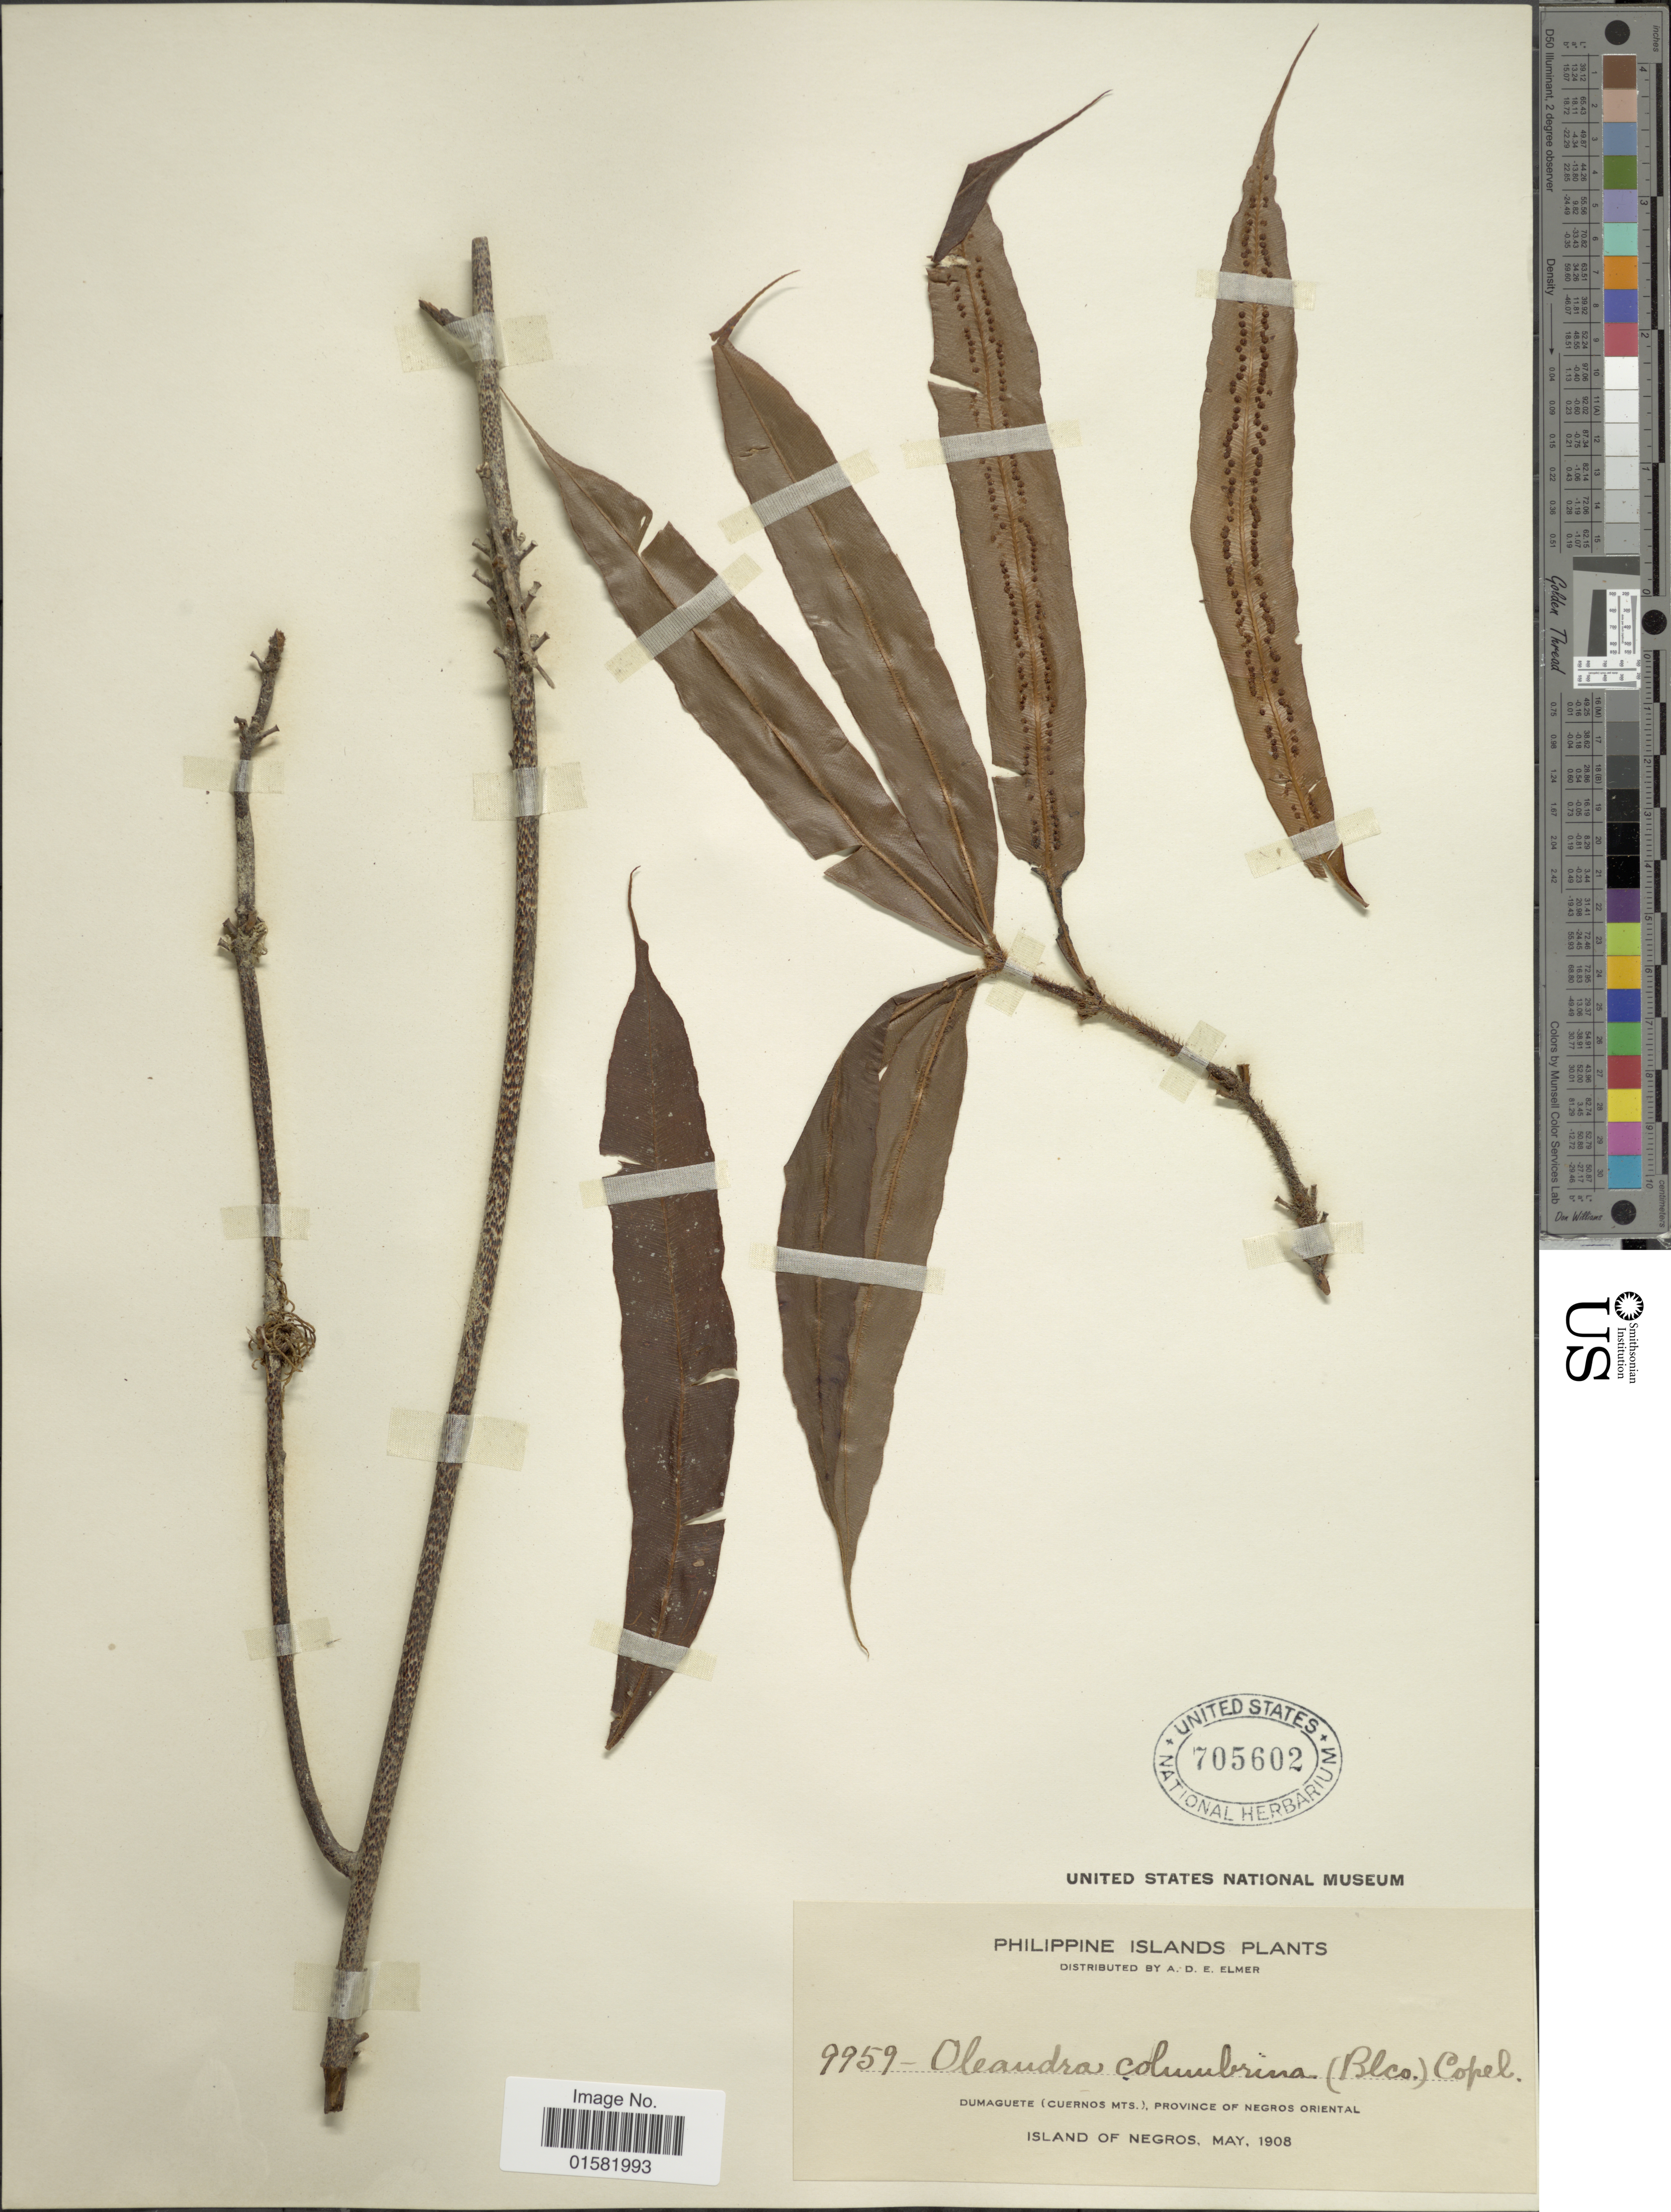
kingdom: Plantae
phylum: Tracheophyta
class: Polypodiopsida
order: Polypodiales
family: Oleandraceae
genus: Oleandra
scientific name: Oleandra colubrina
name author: (Blanco) Copel.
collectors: A. D. E. Elmer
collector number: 9959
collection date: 1908-05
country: Philippines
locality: Philippines Islands, Dumaguete (cuernos mts.), province of Negros Oriental. Island of Negros.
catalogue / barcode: US 705602